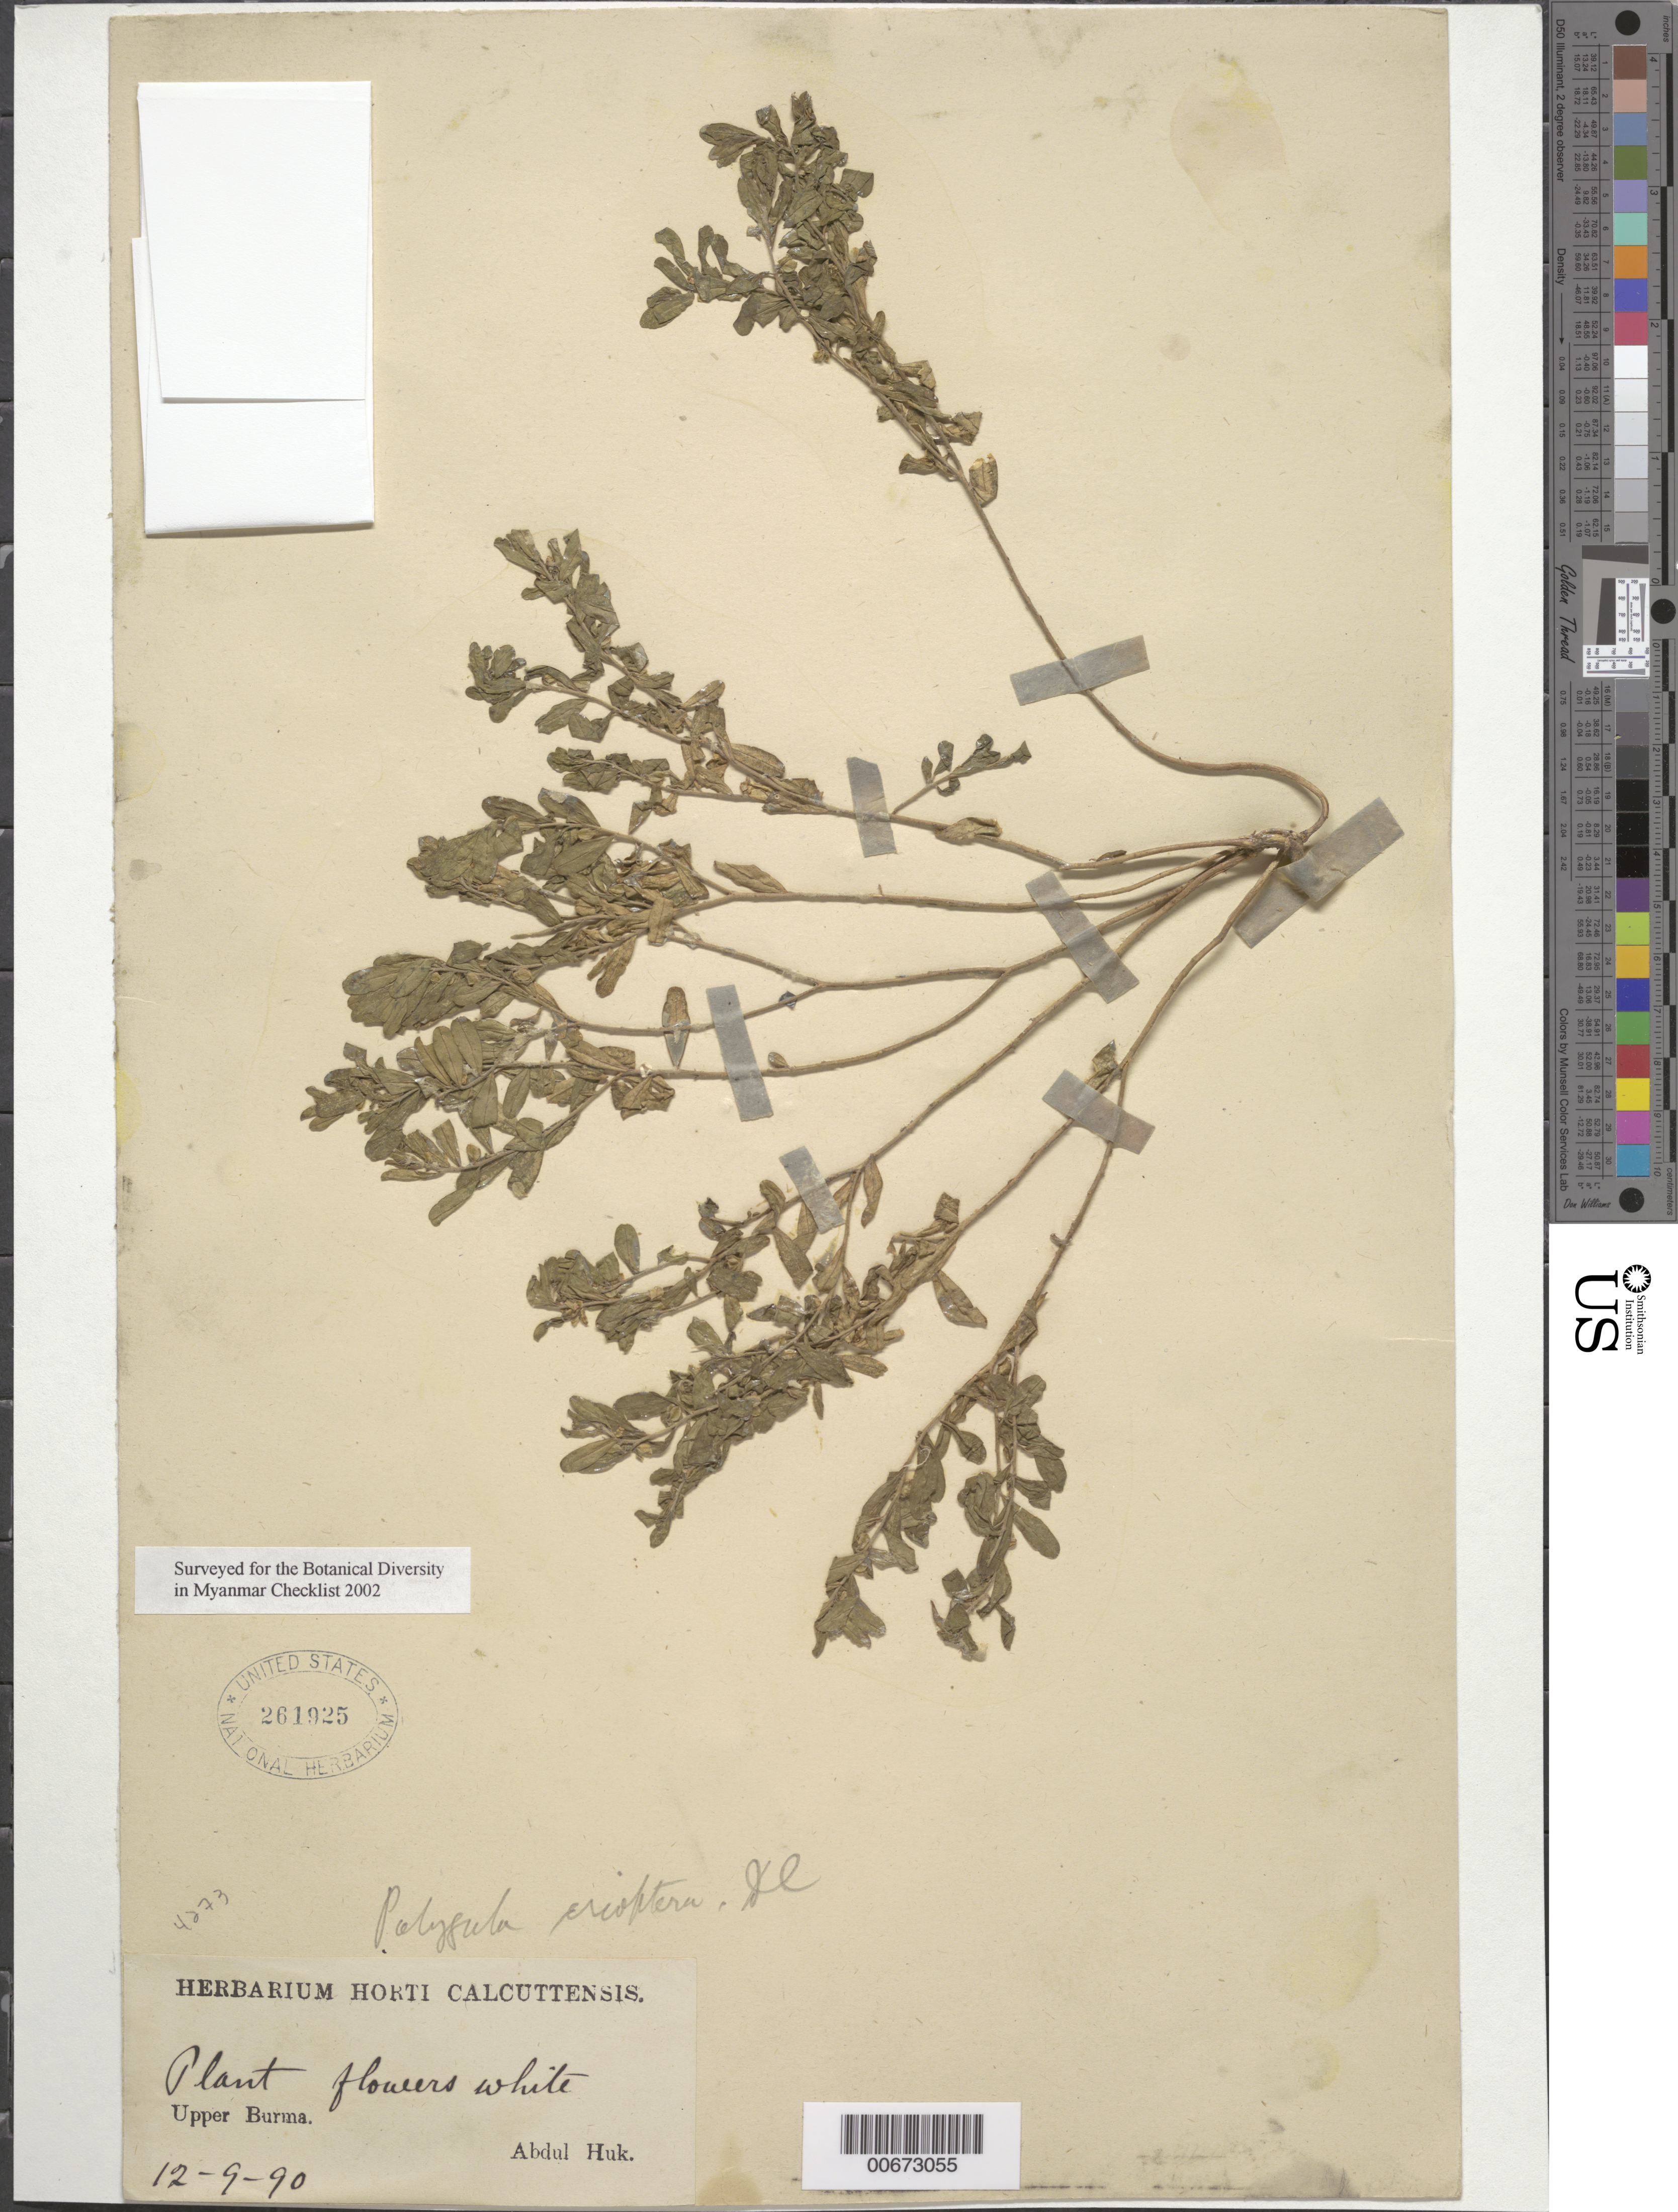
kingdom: Plantae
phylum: Tracheophyta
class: Magnoliopsida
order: Fabales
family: Polygalaceae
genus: Polygala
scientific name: Polygala erioptera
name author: DC.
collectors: A. Huk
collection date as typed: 12 Sep 1890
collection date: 1890-09-12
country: Myanmar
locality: Upper Burma.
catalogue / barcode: US 261925